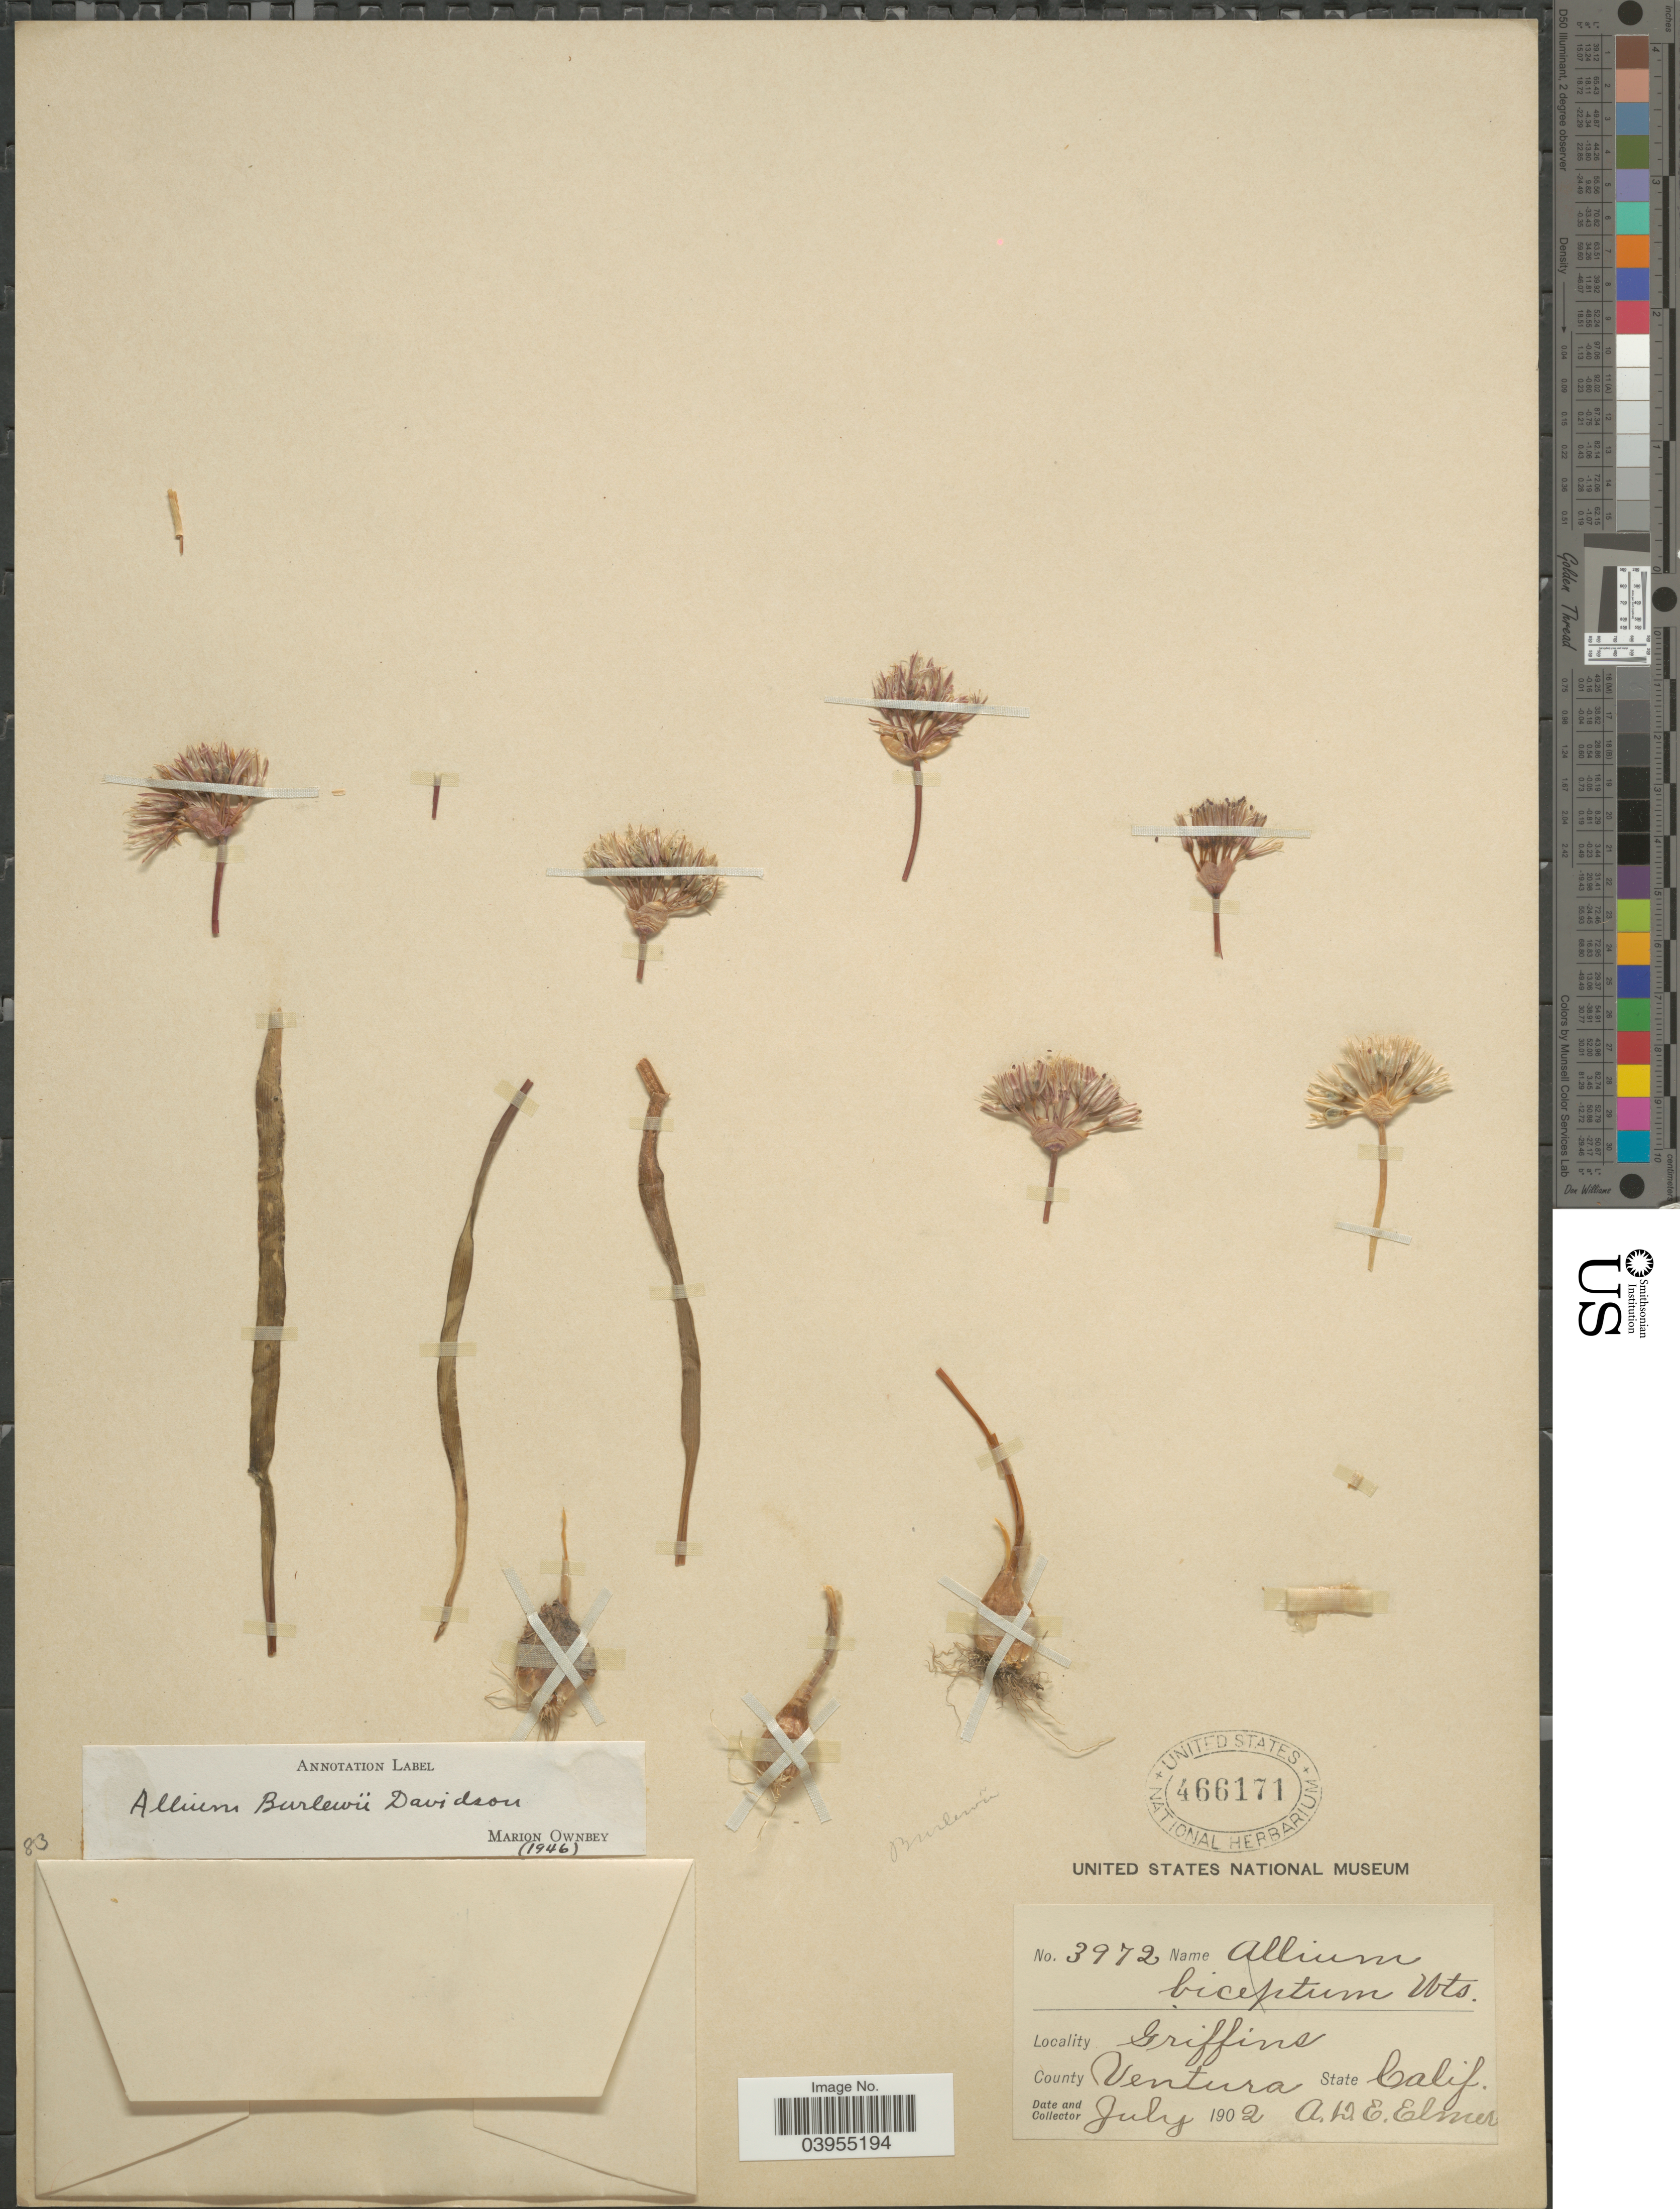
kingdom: Plantae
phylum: Tracheophyta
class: Liliopsida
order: Asparagales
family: Amaryllidaceae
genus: Allium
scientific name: Allium burlewii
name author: Davidson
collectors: A. D. E. Elmer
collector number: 3972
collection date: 1902-07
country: United States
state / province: California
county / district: Ventura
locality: Griffins. County Ventura.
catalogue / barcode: US 466171